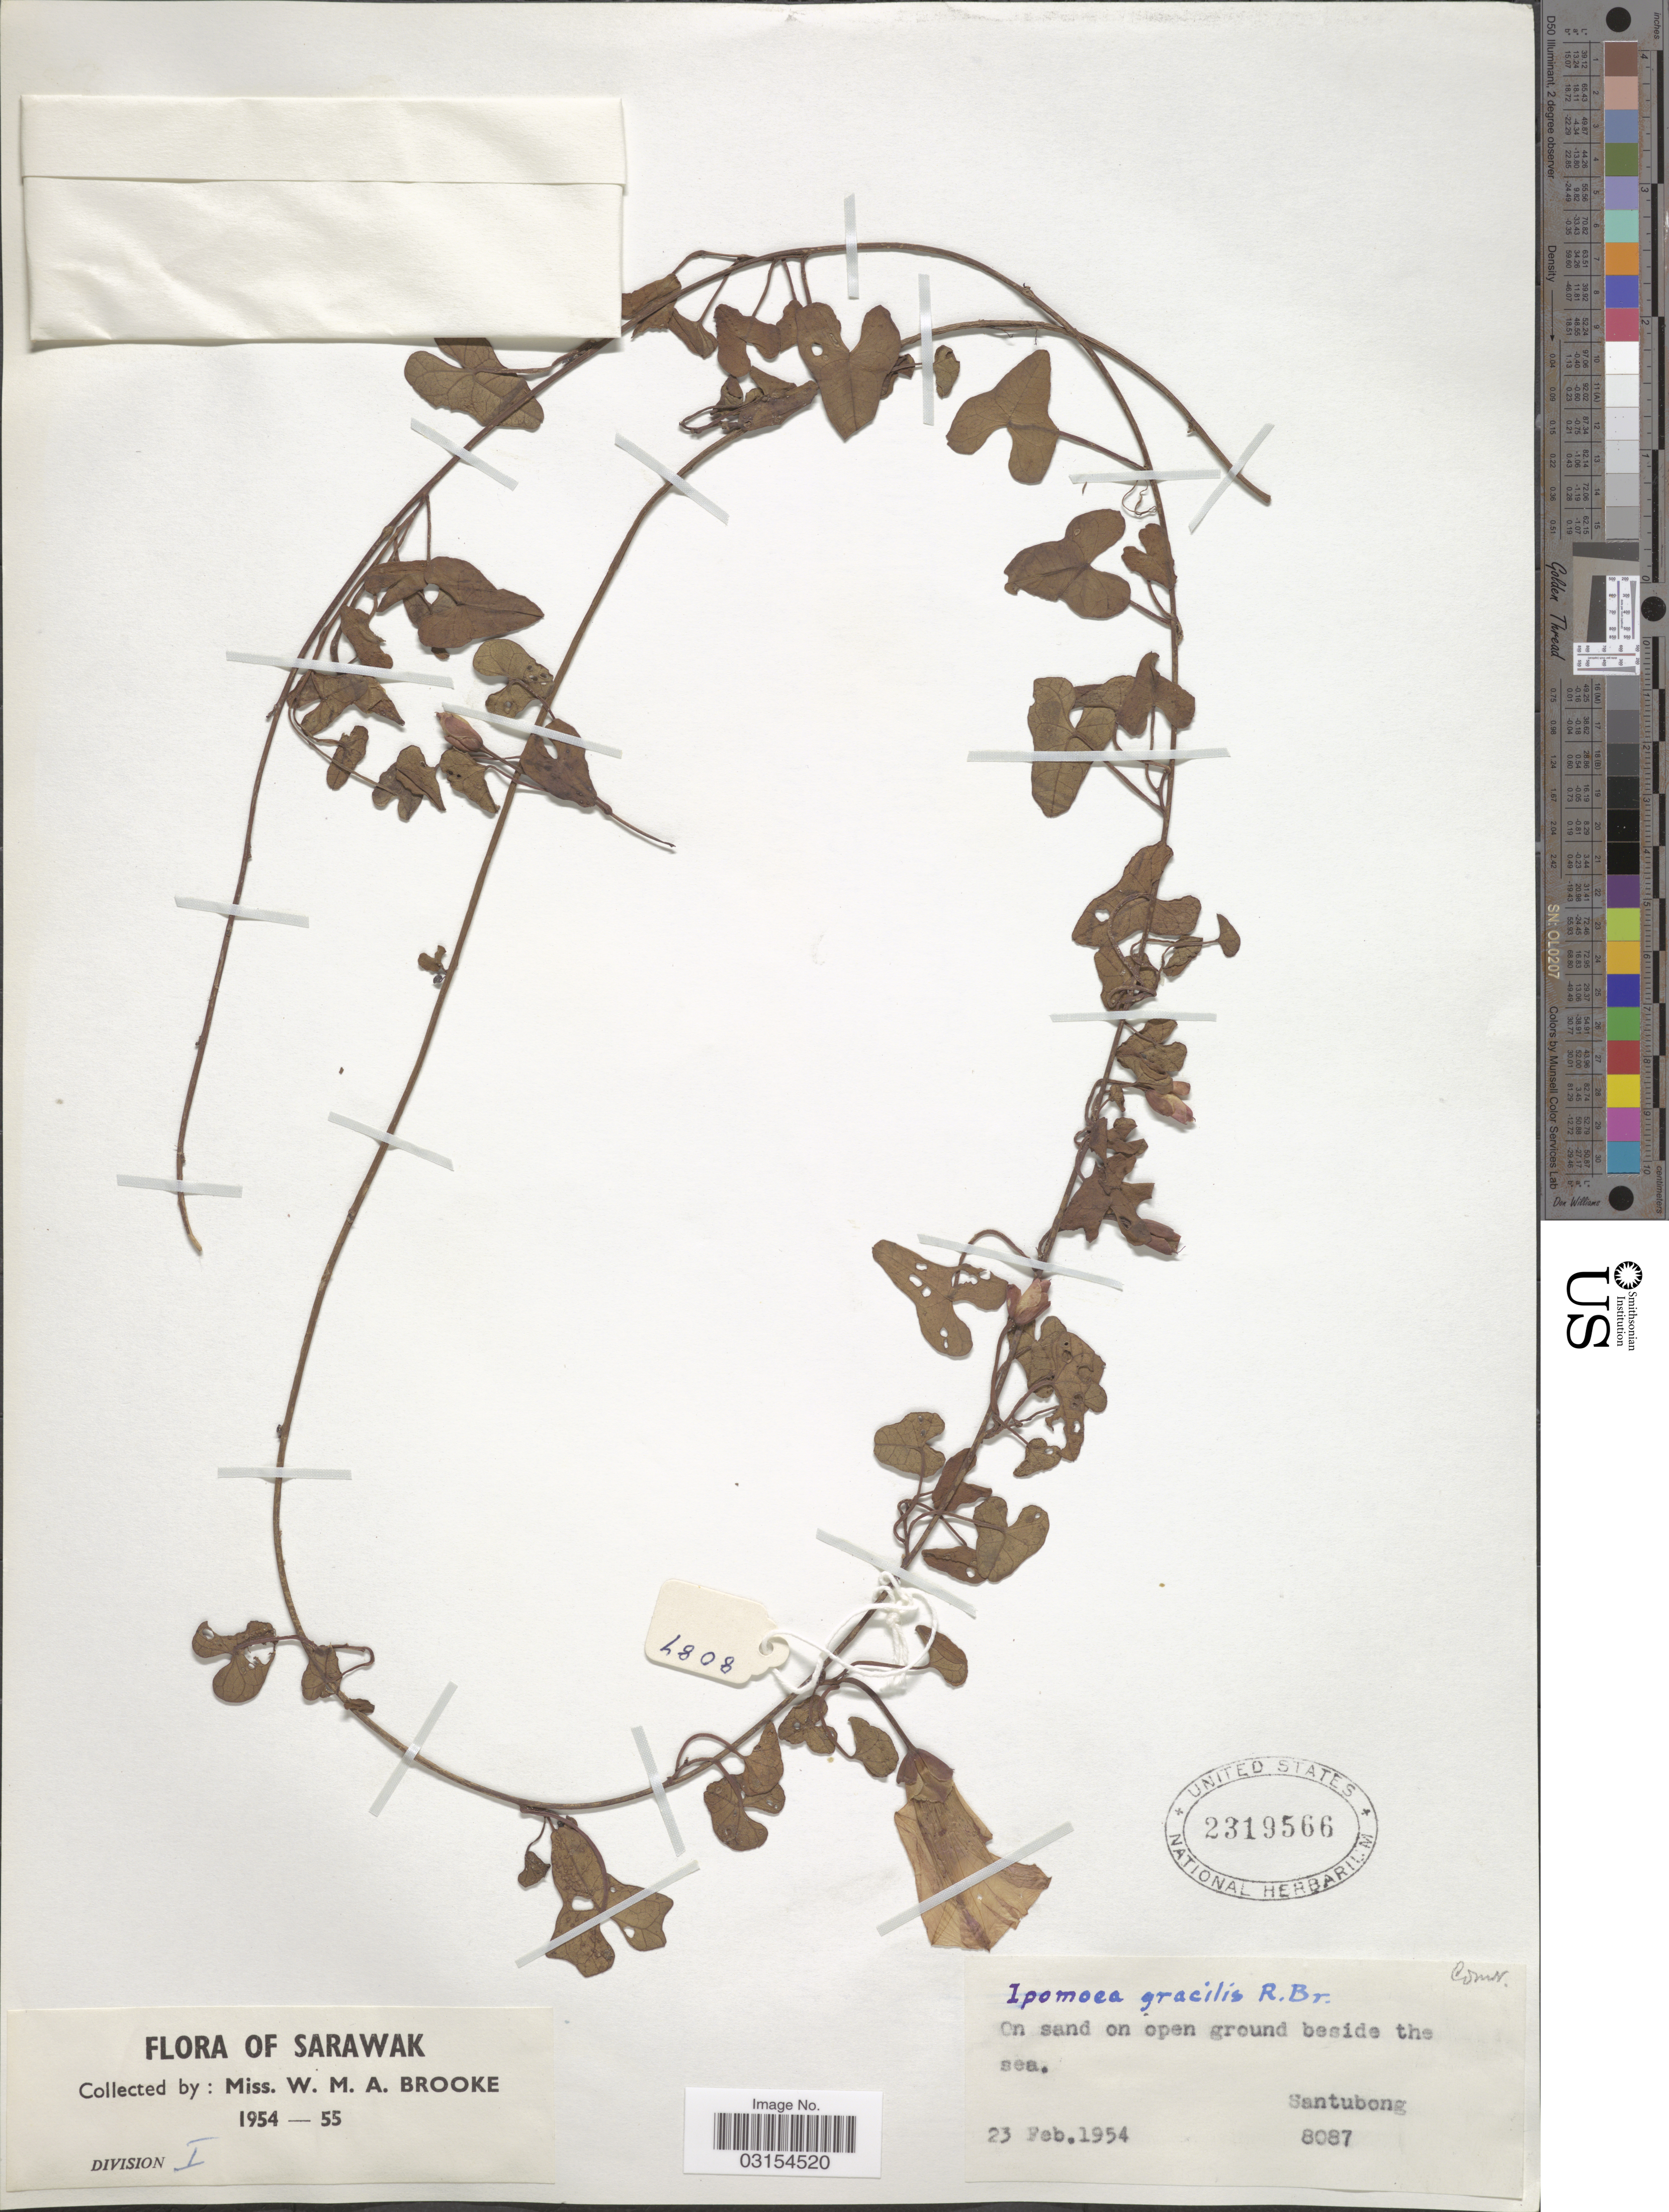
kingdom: Plantae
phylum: Tracheophyta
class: Magnoliopsida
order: Solanales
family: Convolvulaceae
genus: Ipomoea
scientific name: Ipomoea littoralis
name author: Blume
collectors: W. Brooke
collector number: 8087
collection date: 1954-02-23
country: Malaysia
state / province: Sarawak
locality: Division I. Santubong.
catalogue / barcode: US 2319566